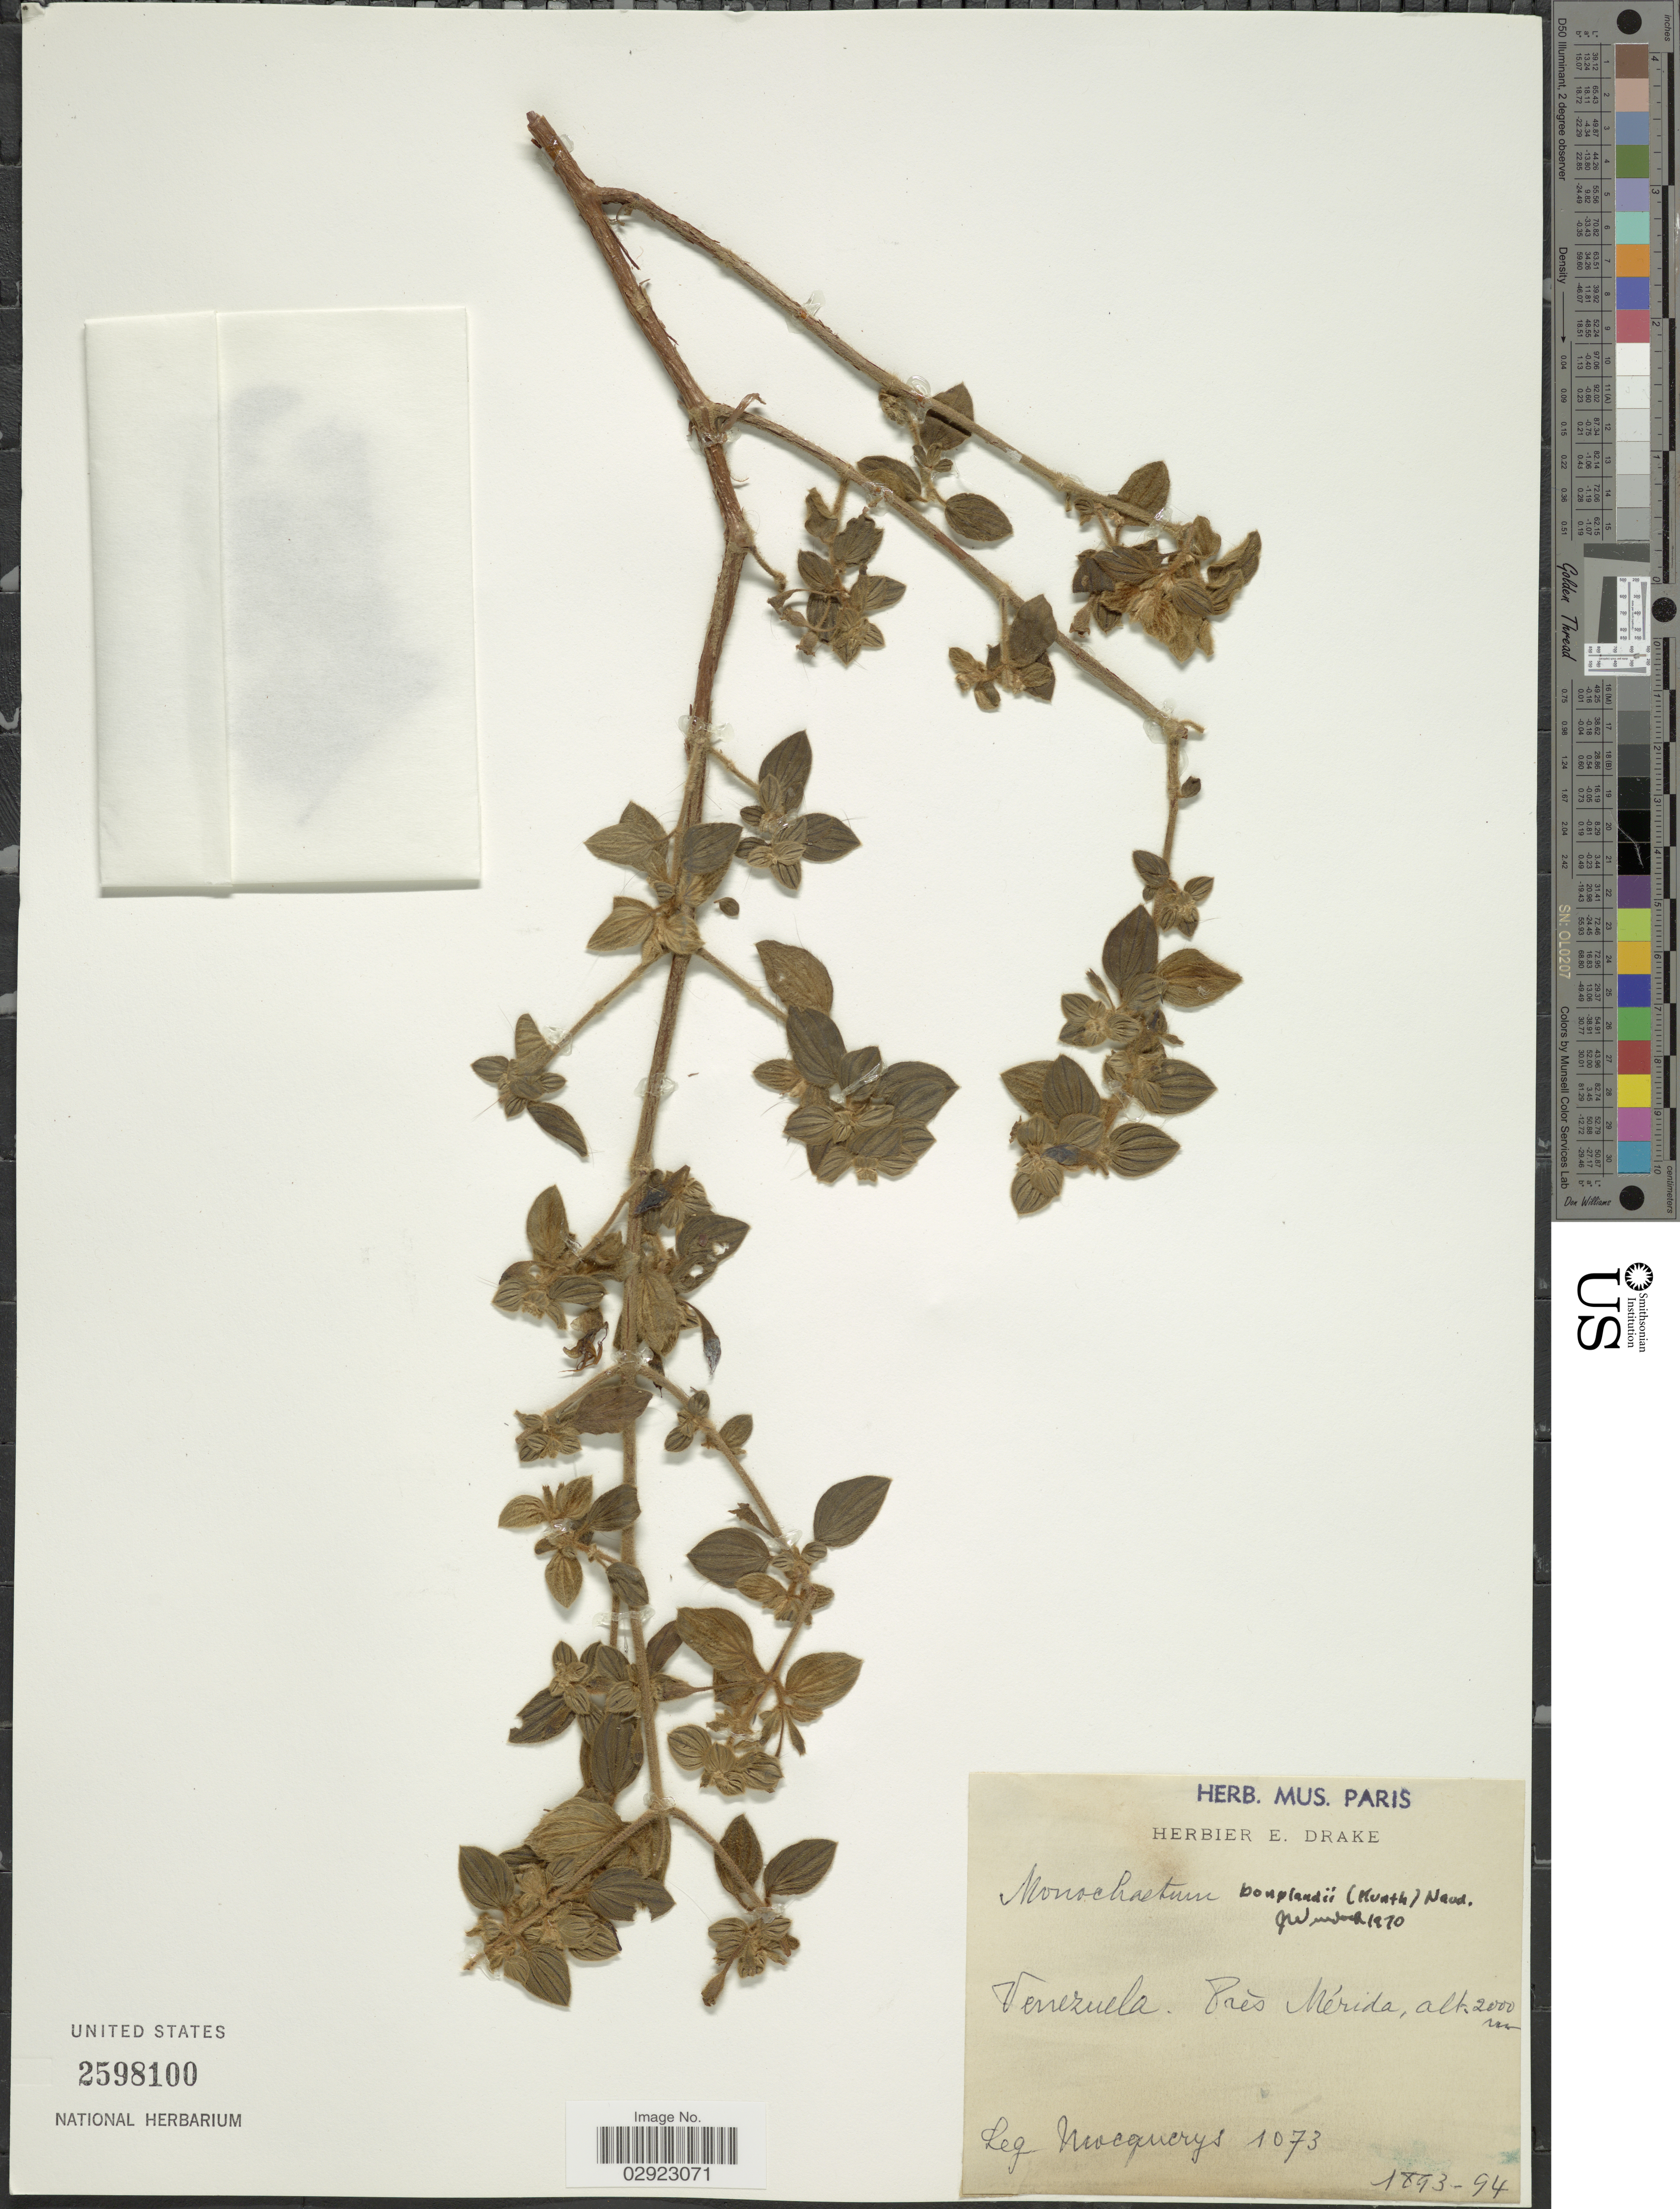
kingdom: Plantae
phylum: Tracheophyta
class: Magnoliopsida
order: Myrtales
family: Melastomataceae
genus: Monochaetum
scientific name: Monochaetum bonplandii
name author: (Kunth) Naudin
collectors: A. Mocquerys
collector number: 1073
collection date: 1893/1894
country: Venezuela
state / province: Mérida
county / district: Libertador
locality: Mérida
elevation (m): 2000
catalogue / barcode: US 2598100